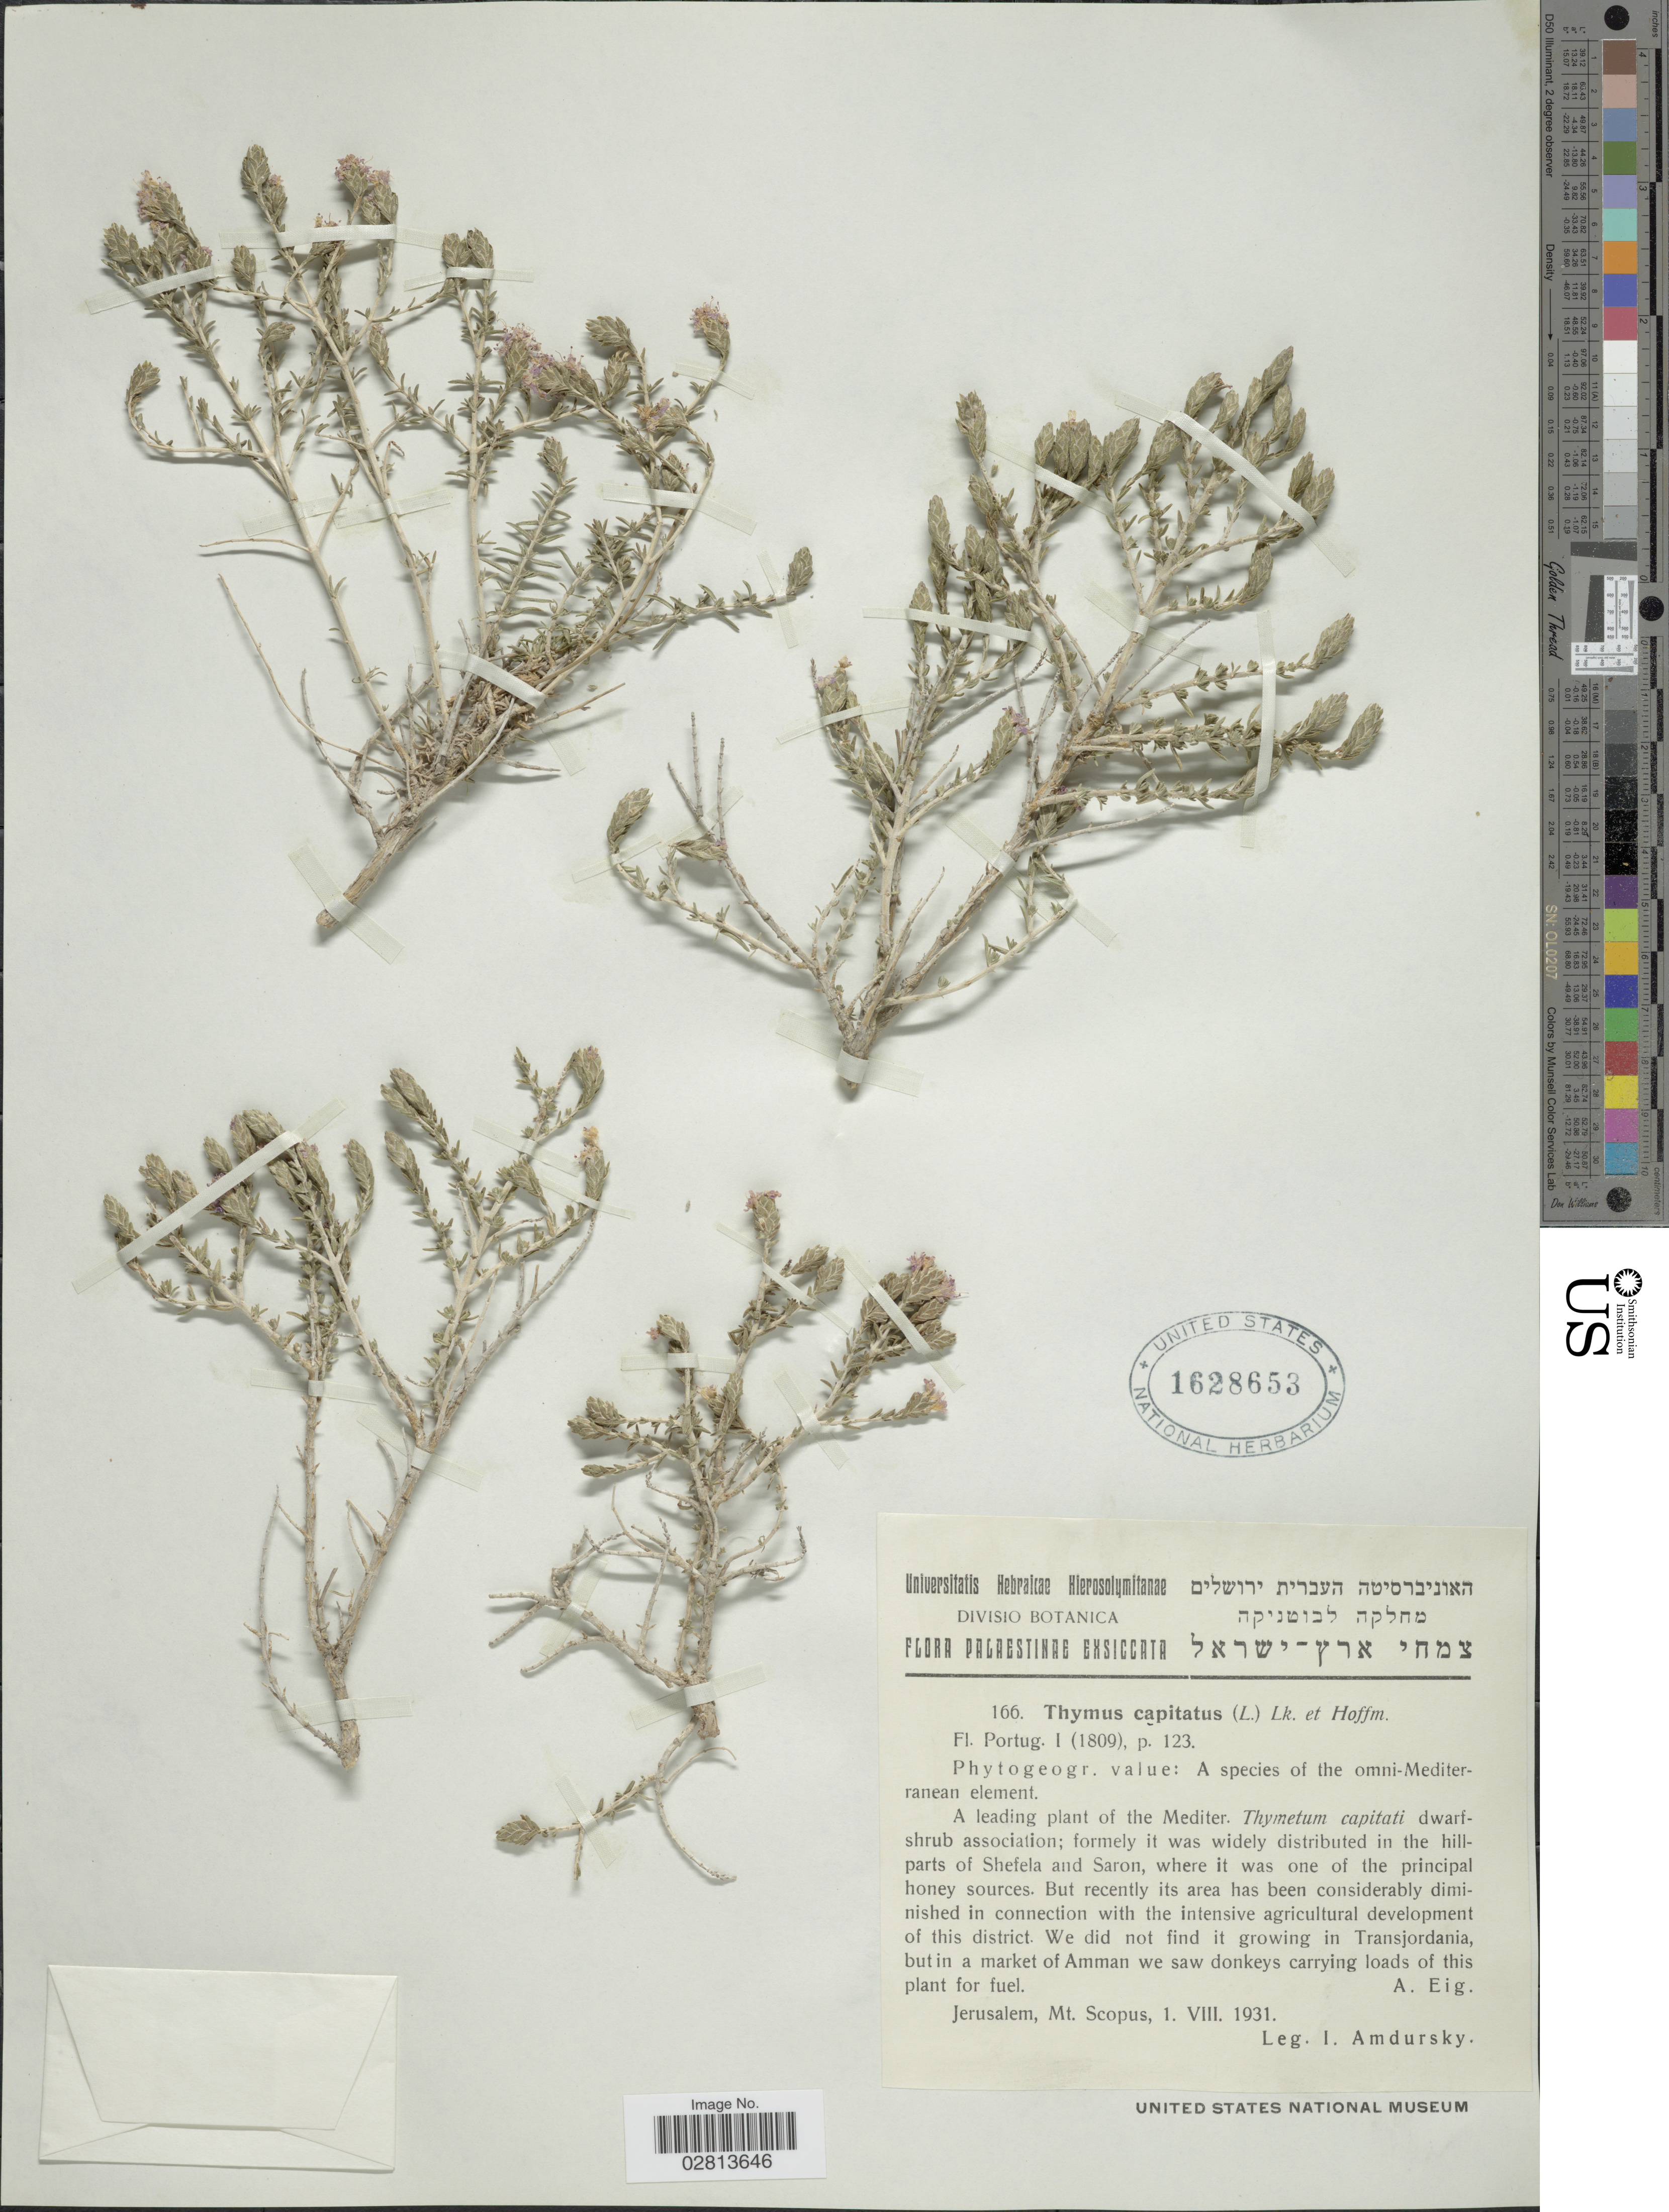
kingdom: Plantae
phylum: Tracheophyta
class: Magnoliopsida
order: Lamiales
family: Lamiaceae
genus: Thymus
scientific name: Thymus capitatus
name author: (L.) Hoffmanns. & Link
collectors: I. Amdursky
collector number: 166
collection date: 1931-08-01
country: Israel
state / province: Jerusalem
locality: Palaestinae. Mt. Scopus.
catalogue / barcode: US 1628653